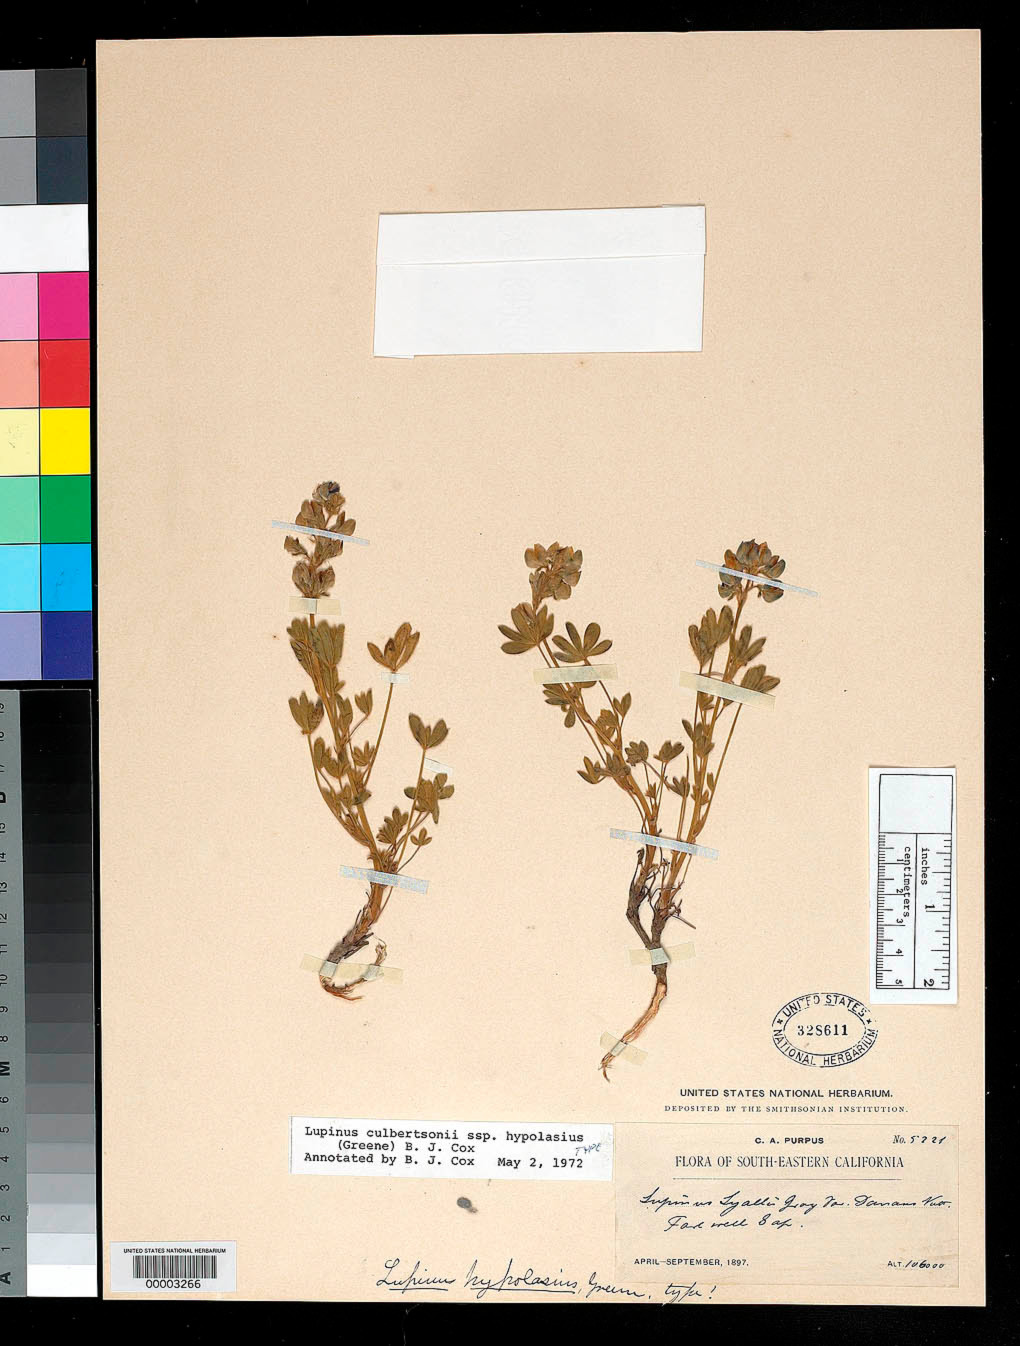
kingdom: Plantae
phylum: Tracheophyta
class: Magnoliopsida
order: Fabales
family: Fabaceae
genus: Lupinus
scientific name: Lupinus hypolasius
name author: Greene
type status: Holotype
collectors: C. A. Purpus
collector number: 5221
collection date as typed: Apr 1897 to -- Sep 1897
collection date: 1897-04/1897-09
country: United States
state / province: California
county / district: Tulare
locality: Farewell Gap.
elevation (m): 305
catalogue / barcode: US 328611